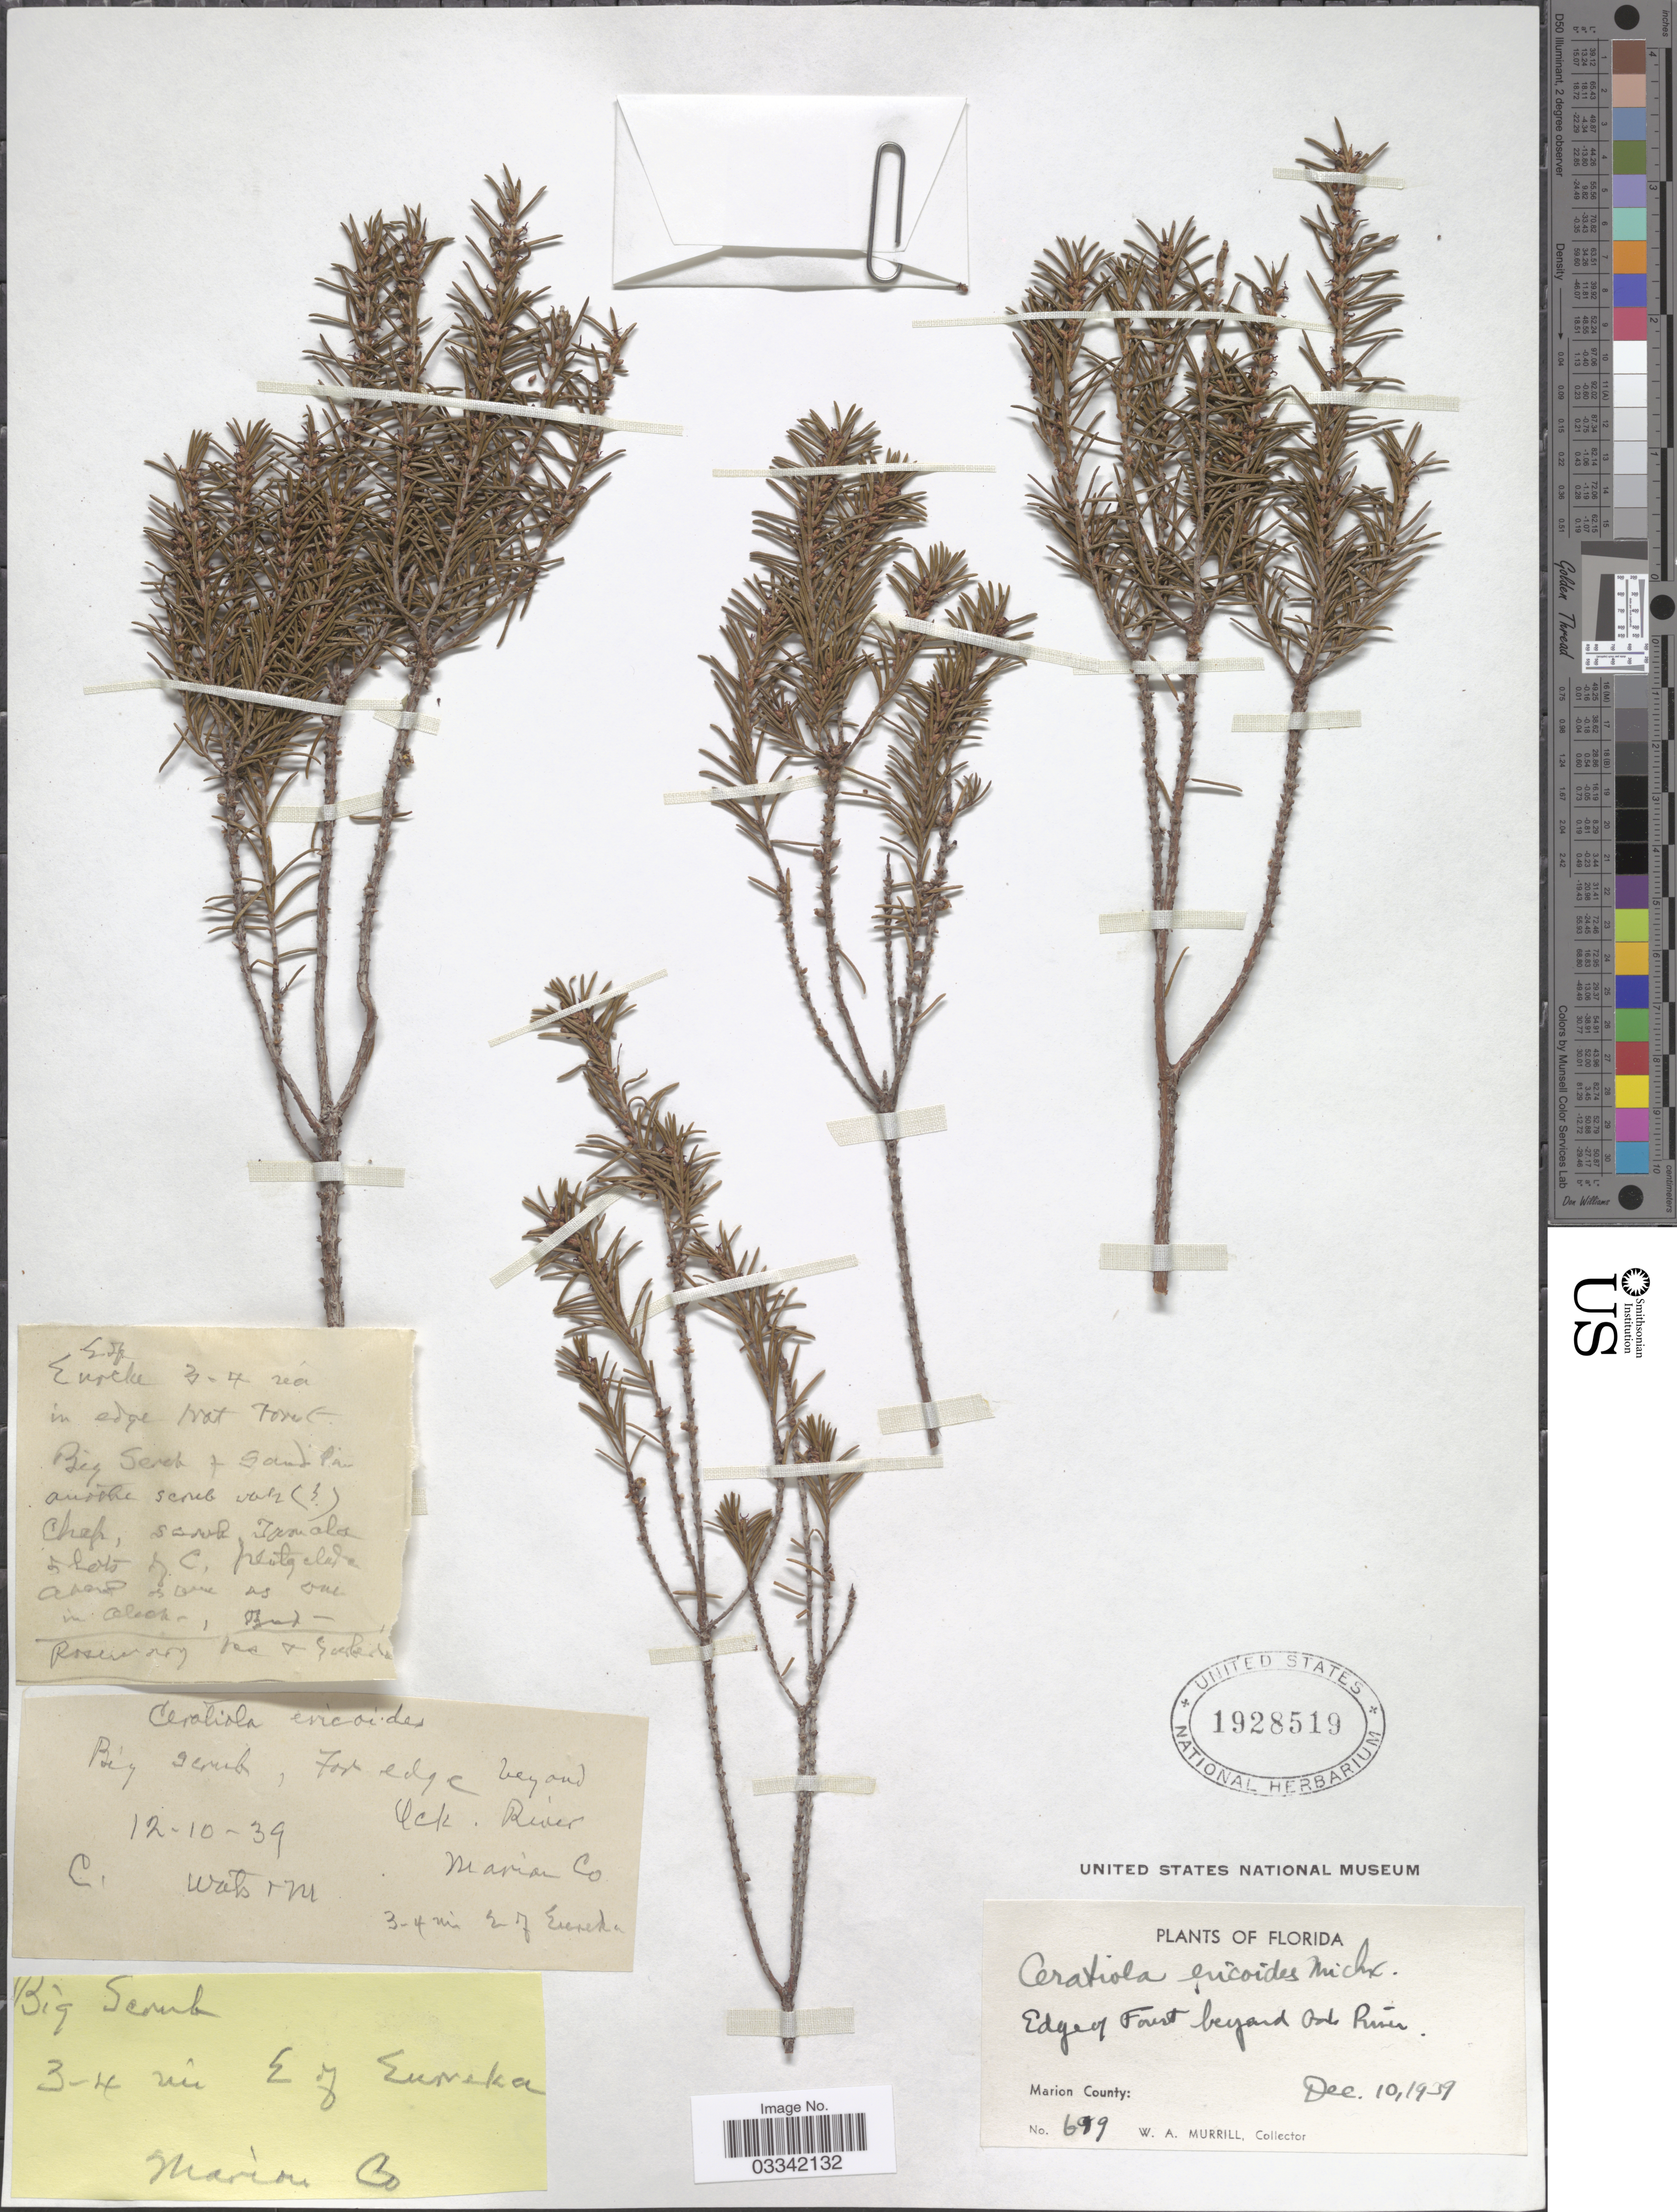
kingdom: Plantae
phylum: Tracheophyta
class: Magnoliopsida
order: Ericales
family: Ericaceae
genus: Ceratiola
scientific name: Ceratiola ericoides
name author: Michx.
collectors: W. A. Murrill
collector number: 699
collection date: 1939-12-10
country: United States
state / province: Florida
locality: Edge of Forest beyond Oak River, Marion County, 3-4 mi E of Eureka.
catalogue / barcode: US 1928519